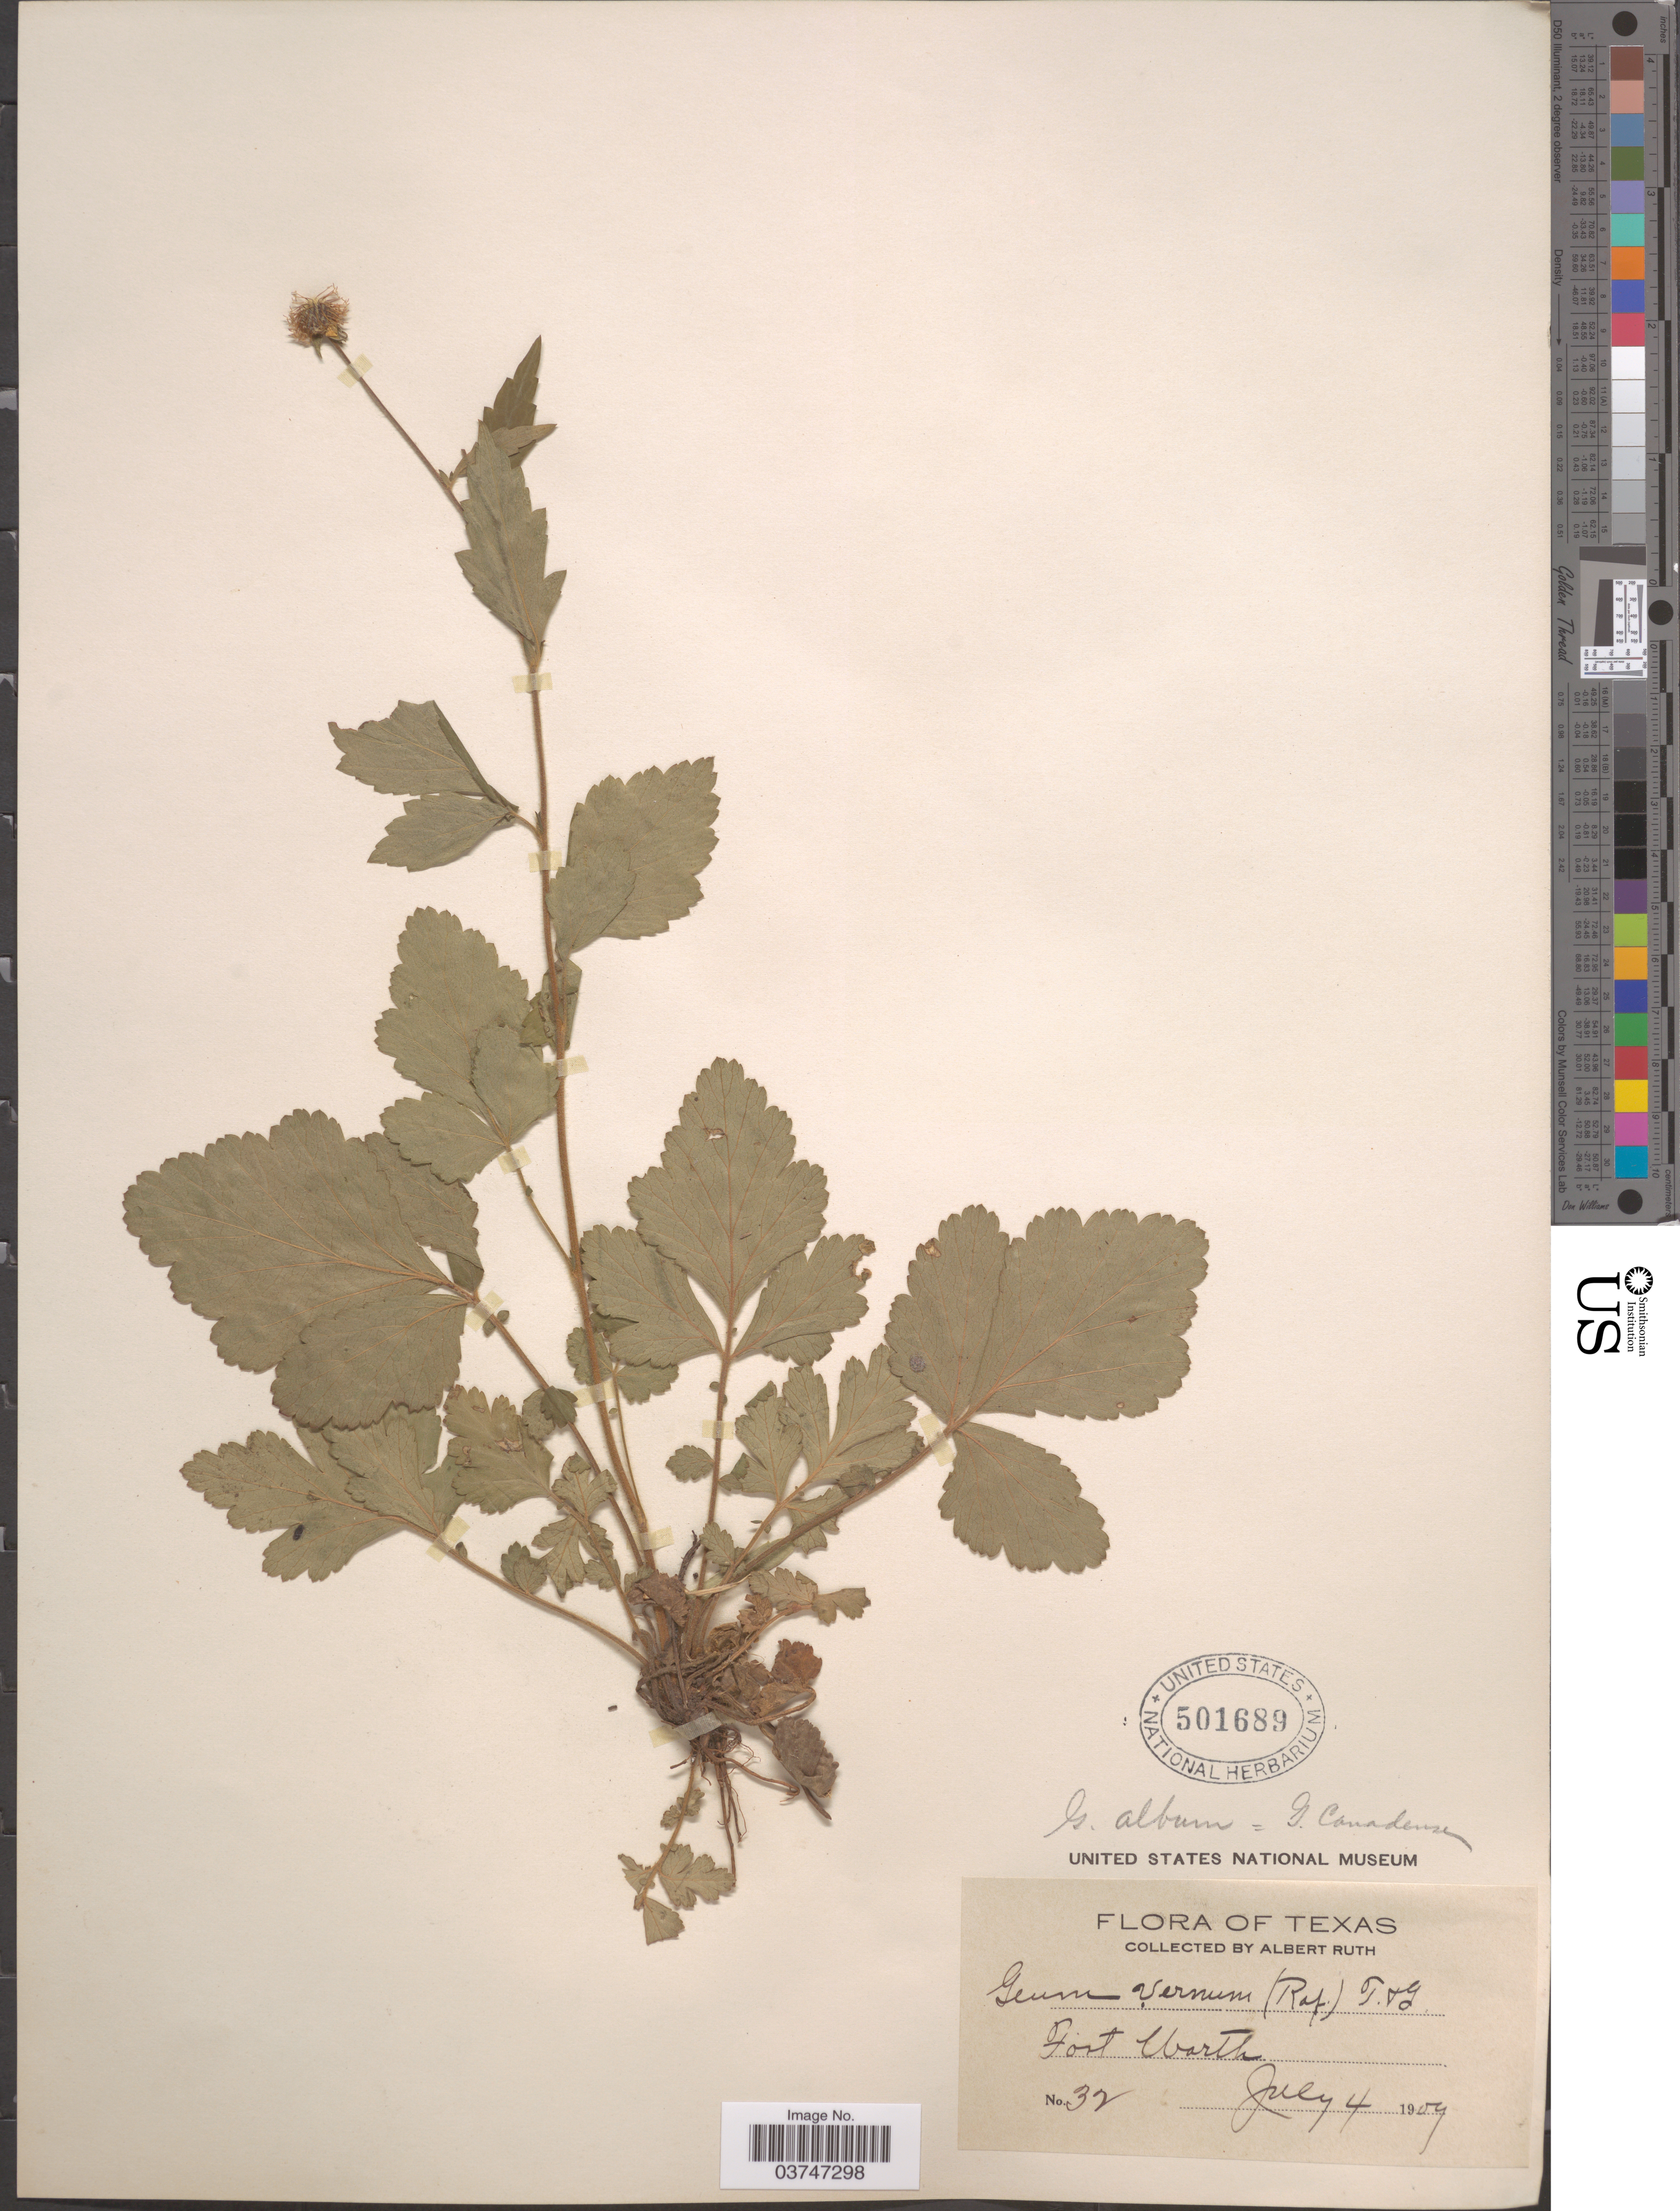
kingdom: Plantae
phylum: Tracheophyta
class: Magnoliopsida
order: Rosales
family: Rosaceae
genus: Geum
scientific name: Geum canadense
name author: Jacq.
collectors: A. Ruth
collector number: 32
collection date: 1909-07-04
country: United States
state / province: Texas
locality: Fort Worth.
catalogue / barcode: US 501689